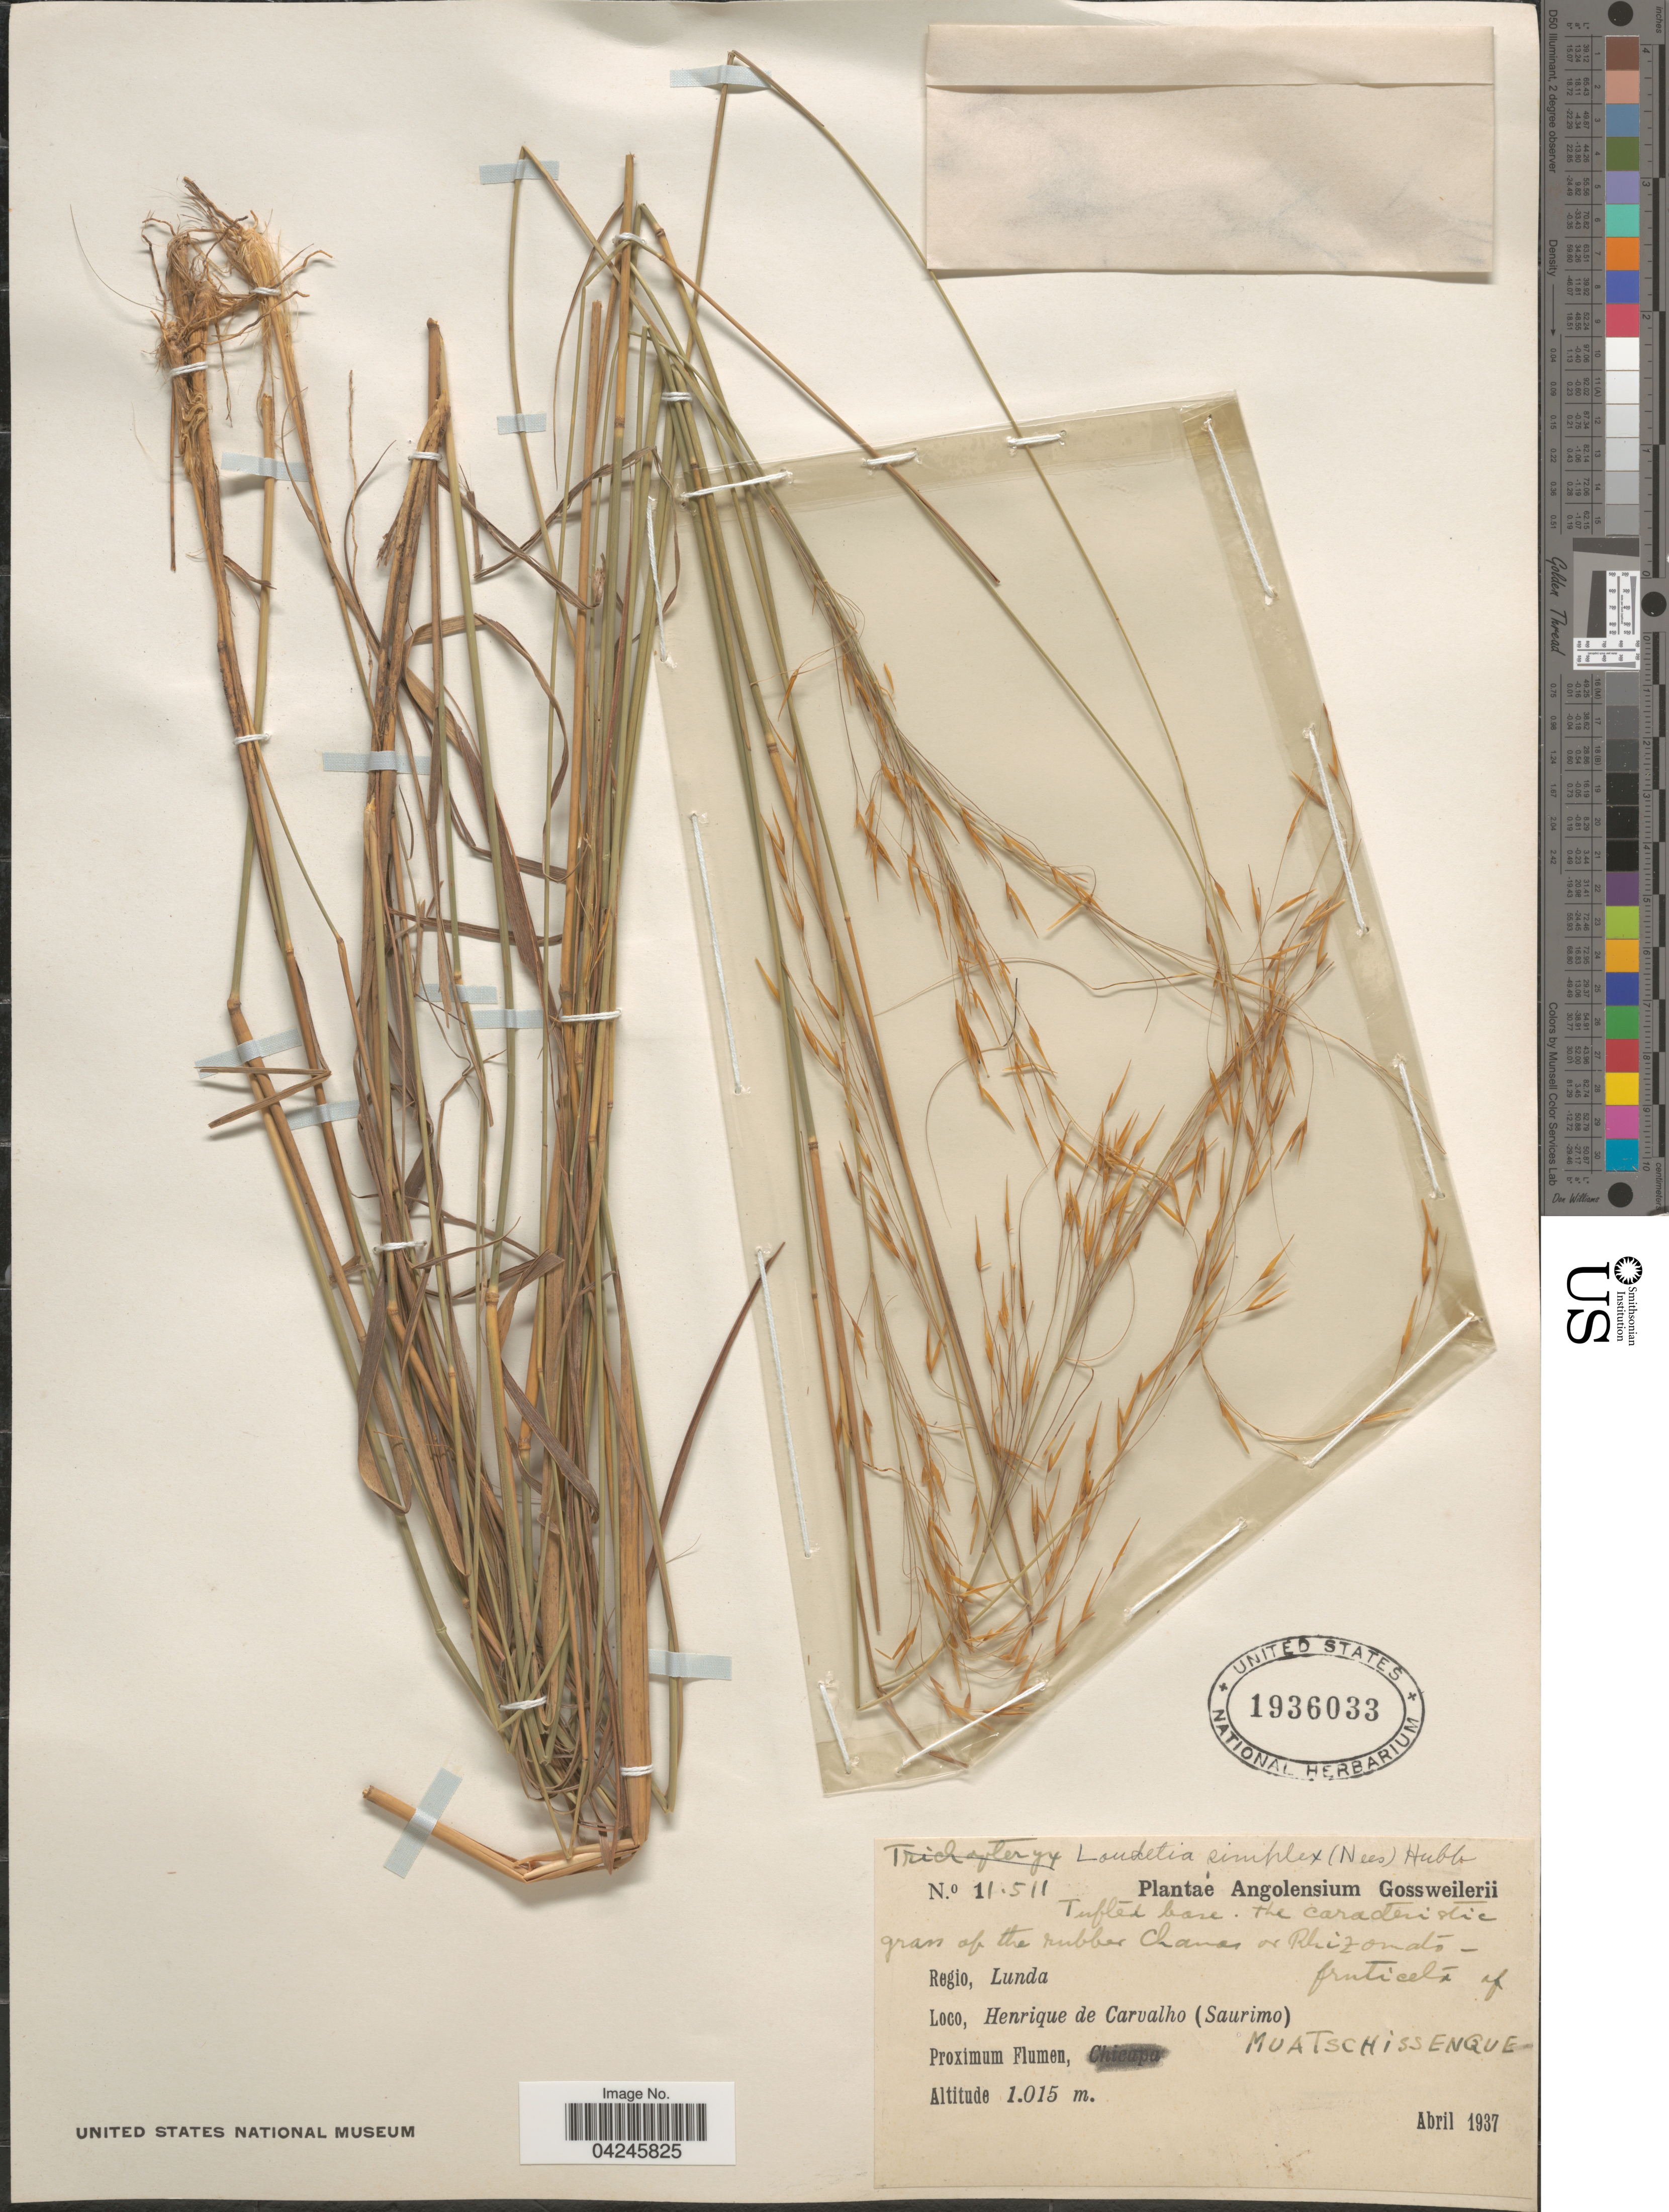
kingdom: Plantae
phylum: Tracheophyta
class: Liliopsida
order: Poales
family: Poaceae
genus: Loudetia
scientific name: Loudetia simplex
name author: (Nees) C.E. Hubb.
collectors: -. Gossweiler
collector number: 11511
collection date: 1937-04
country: Angola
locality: Regio, Lunda. Henrique de Carvalho (Saurimo). Proximum Flumen, Muatschissenque.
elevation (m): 1015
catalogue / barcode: US 1936033